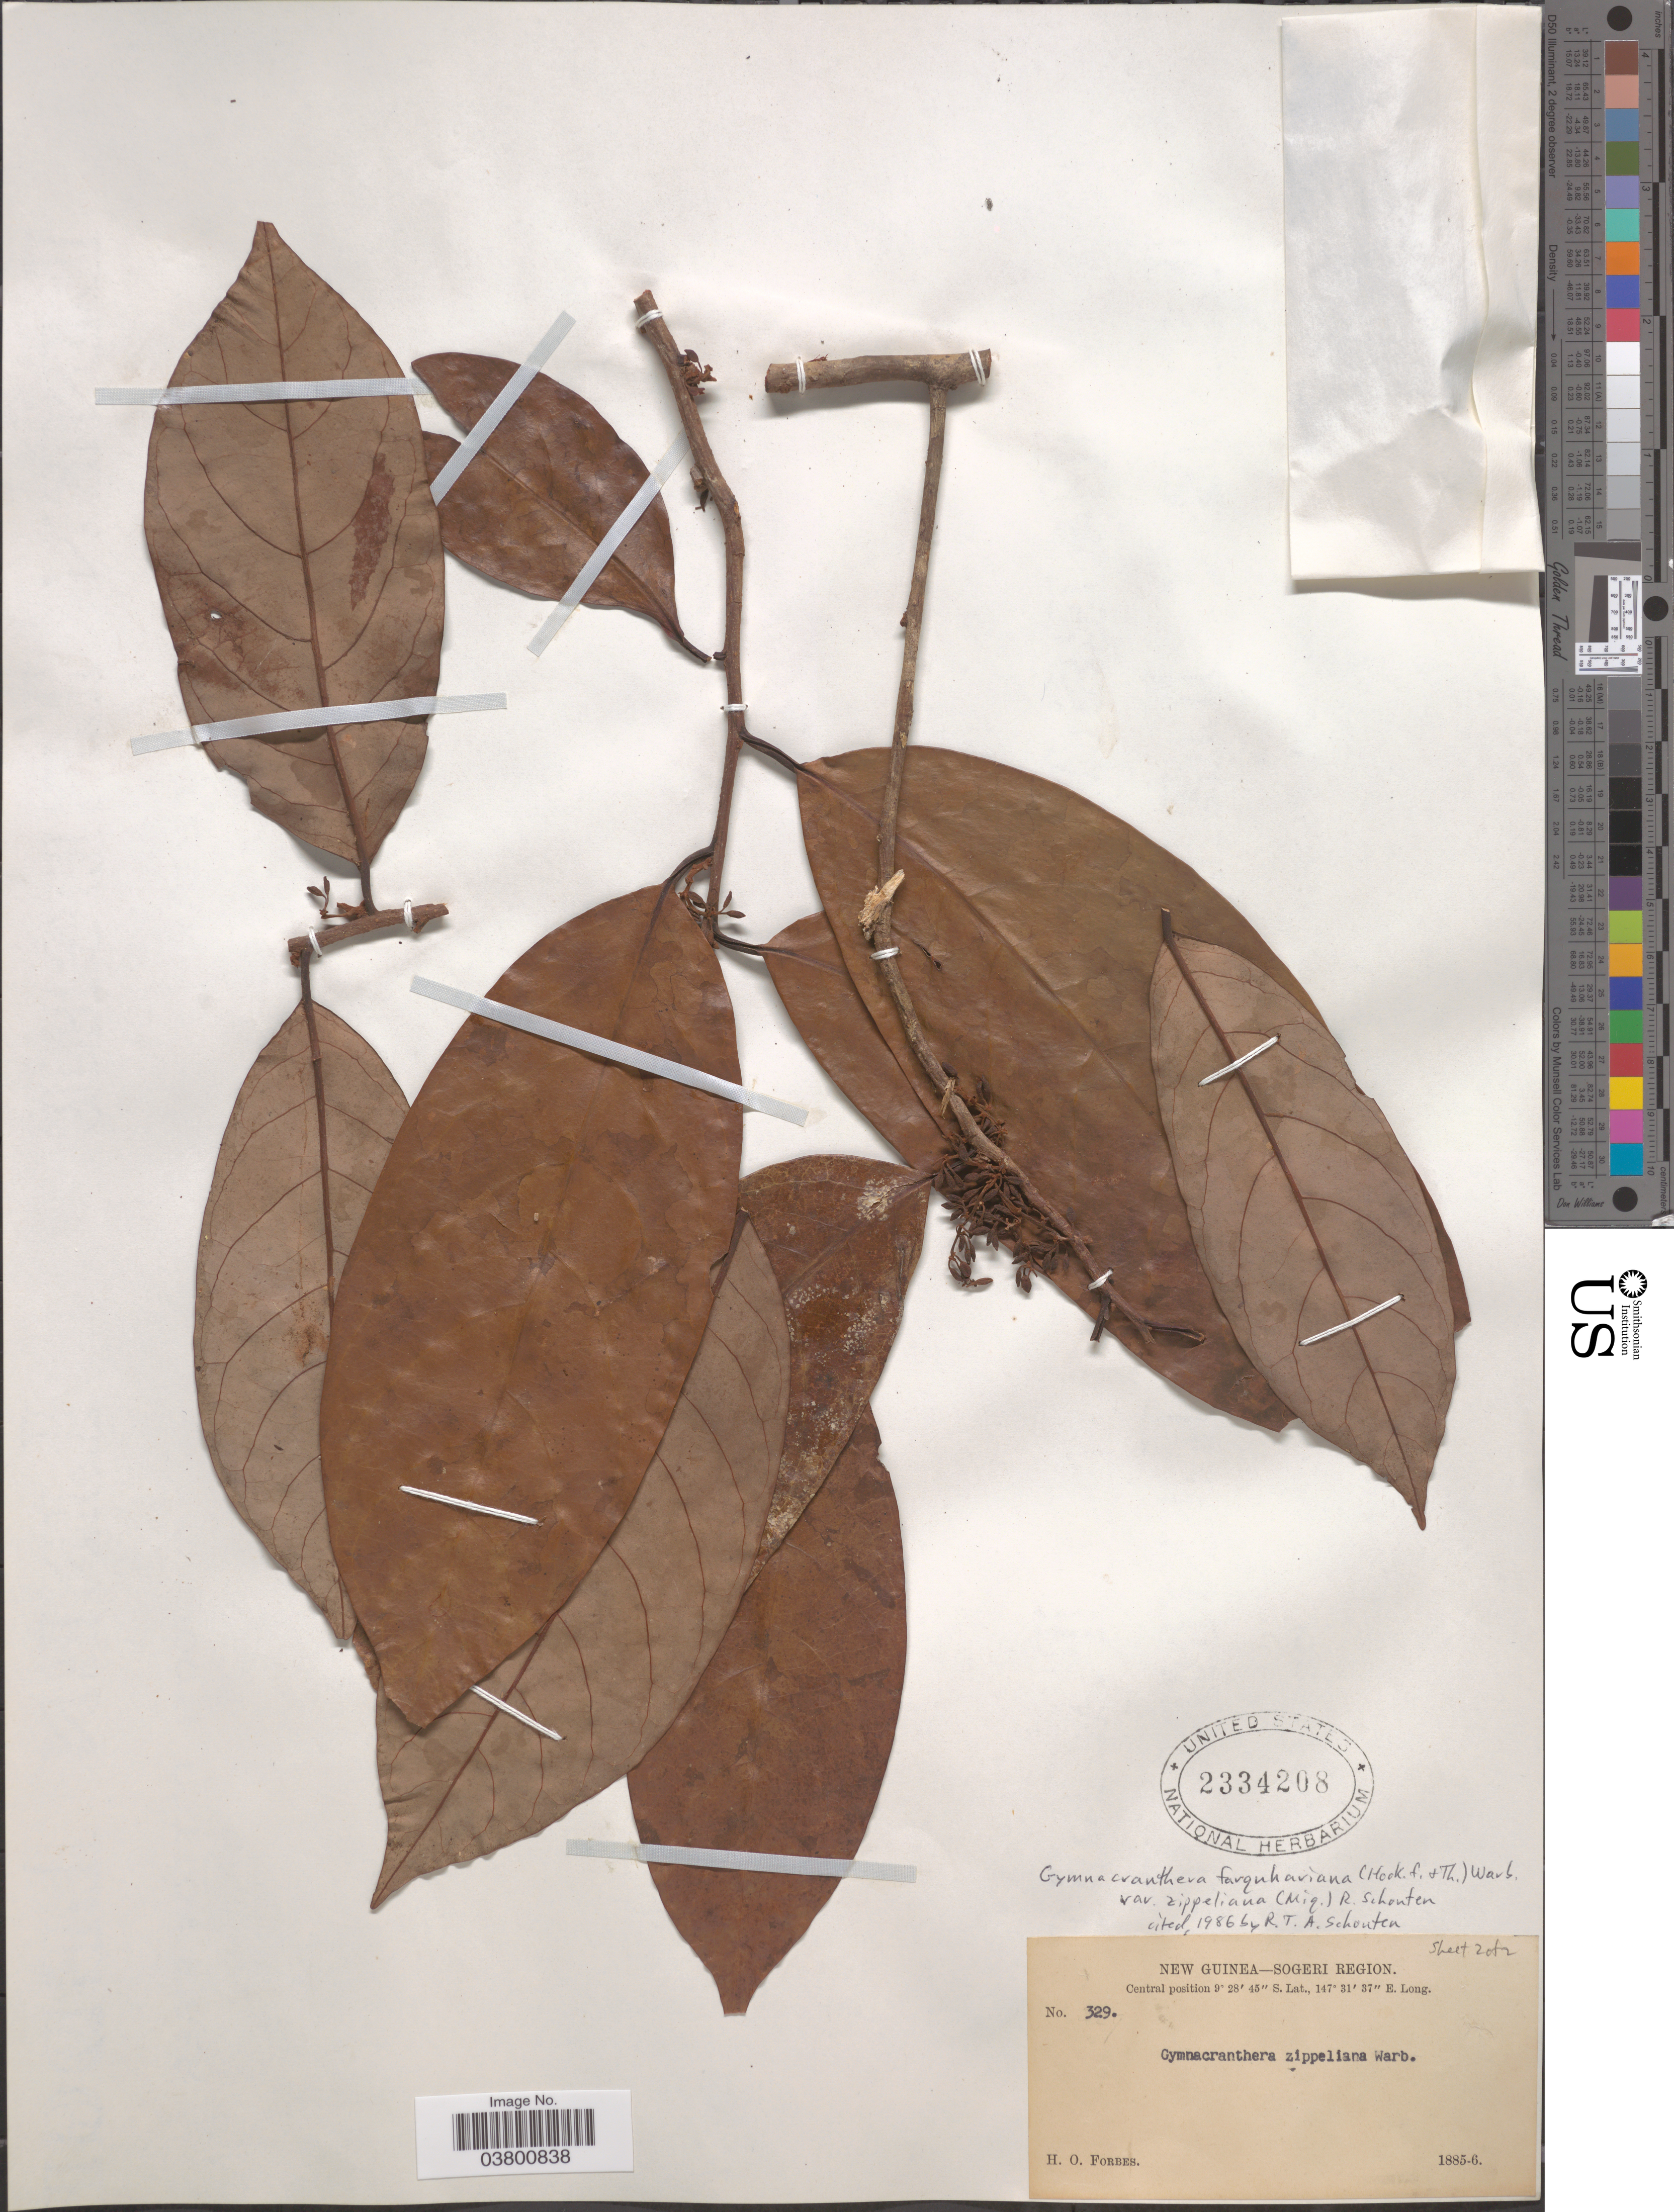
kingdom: Plantae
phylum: Tracheophyta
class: Magnoliopsida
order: Magnoliales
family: Myristicaceae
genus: Gymnacranthera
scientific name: Gymnacranthera farquhariana var. zippeliana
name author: (Miq.) R.T.A. Schouten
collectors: H. O. Forbes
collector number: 329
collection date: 1885/1886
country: Papua New Guinea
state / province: Central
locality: New Guinea - Sogeri Region. Central position.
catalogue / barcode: US 2334208